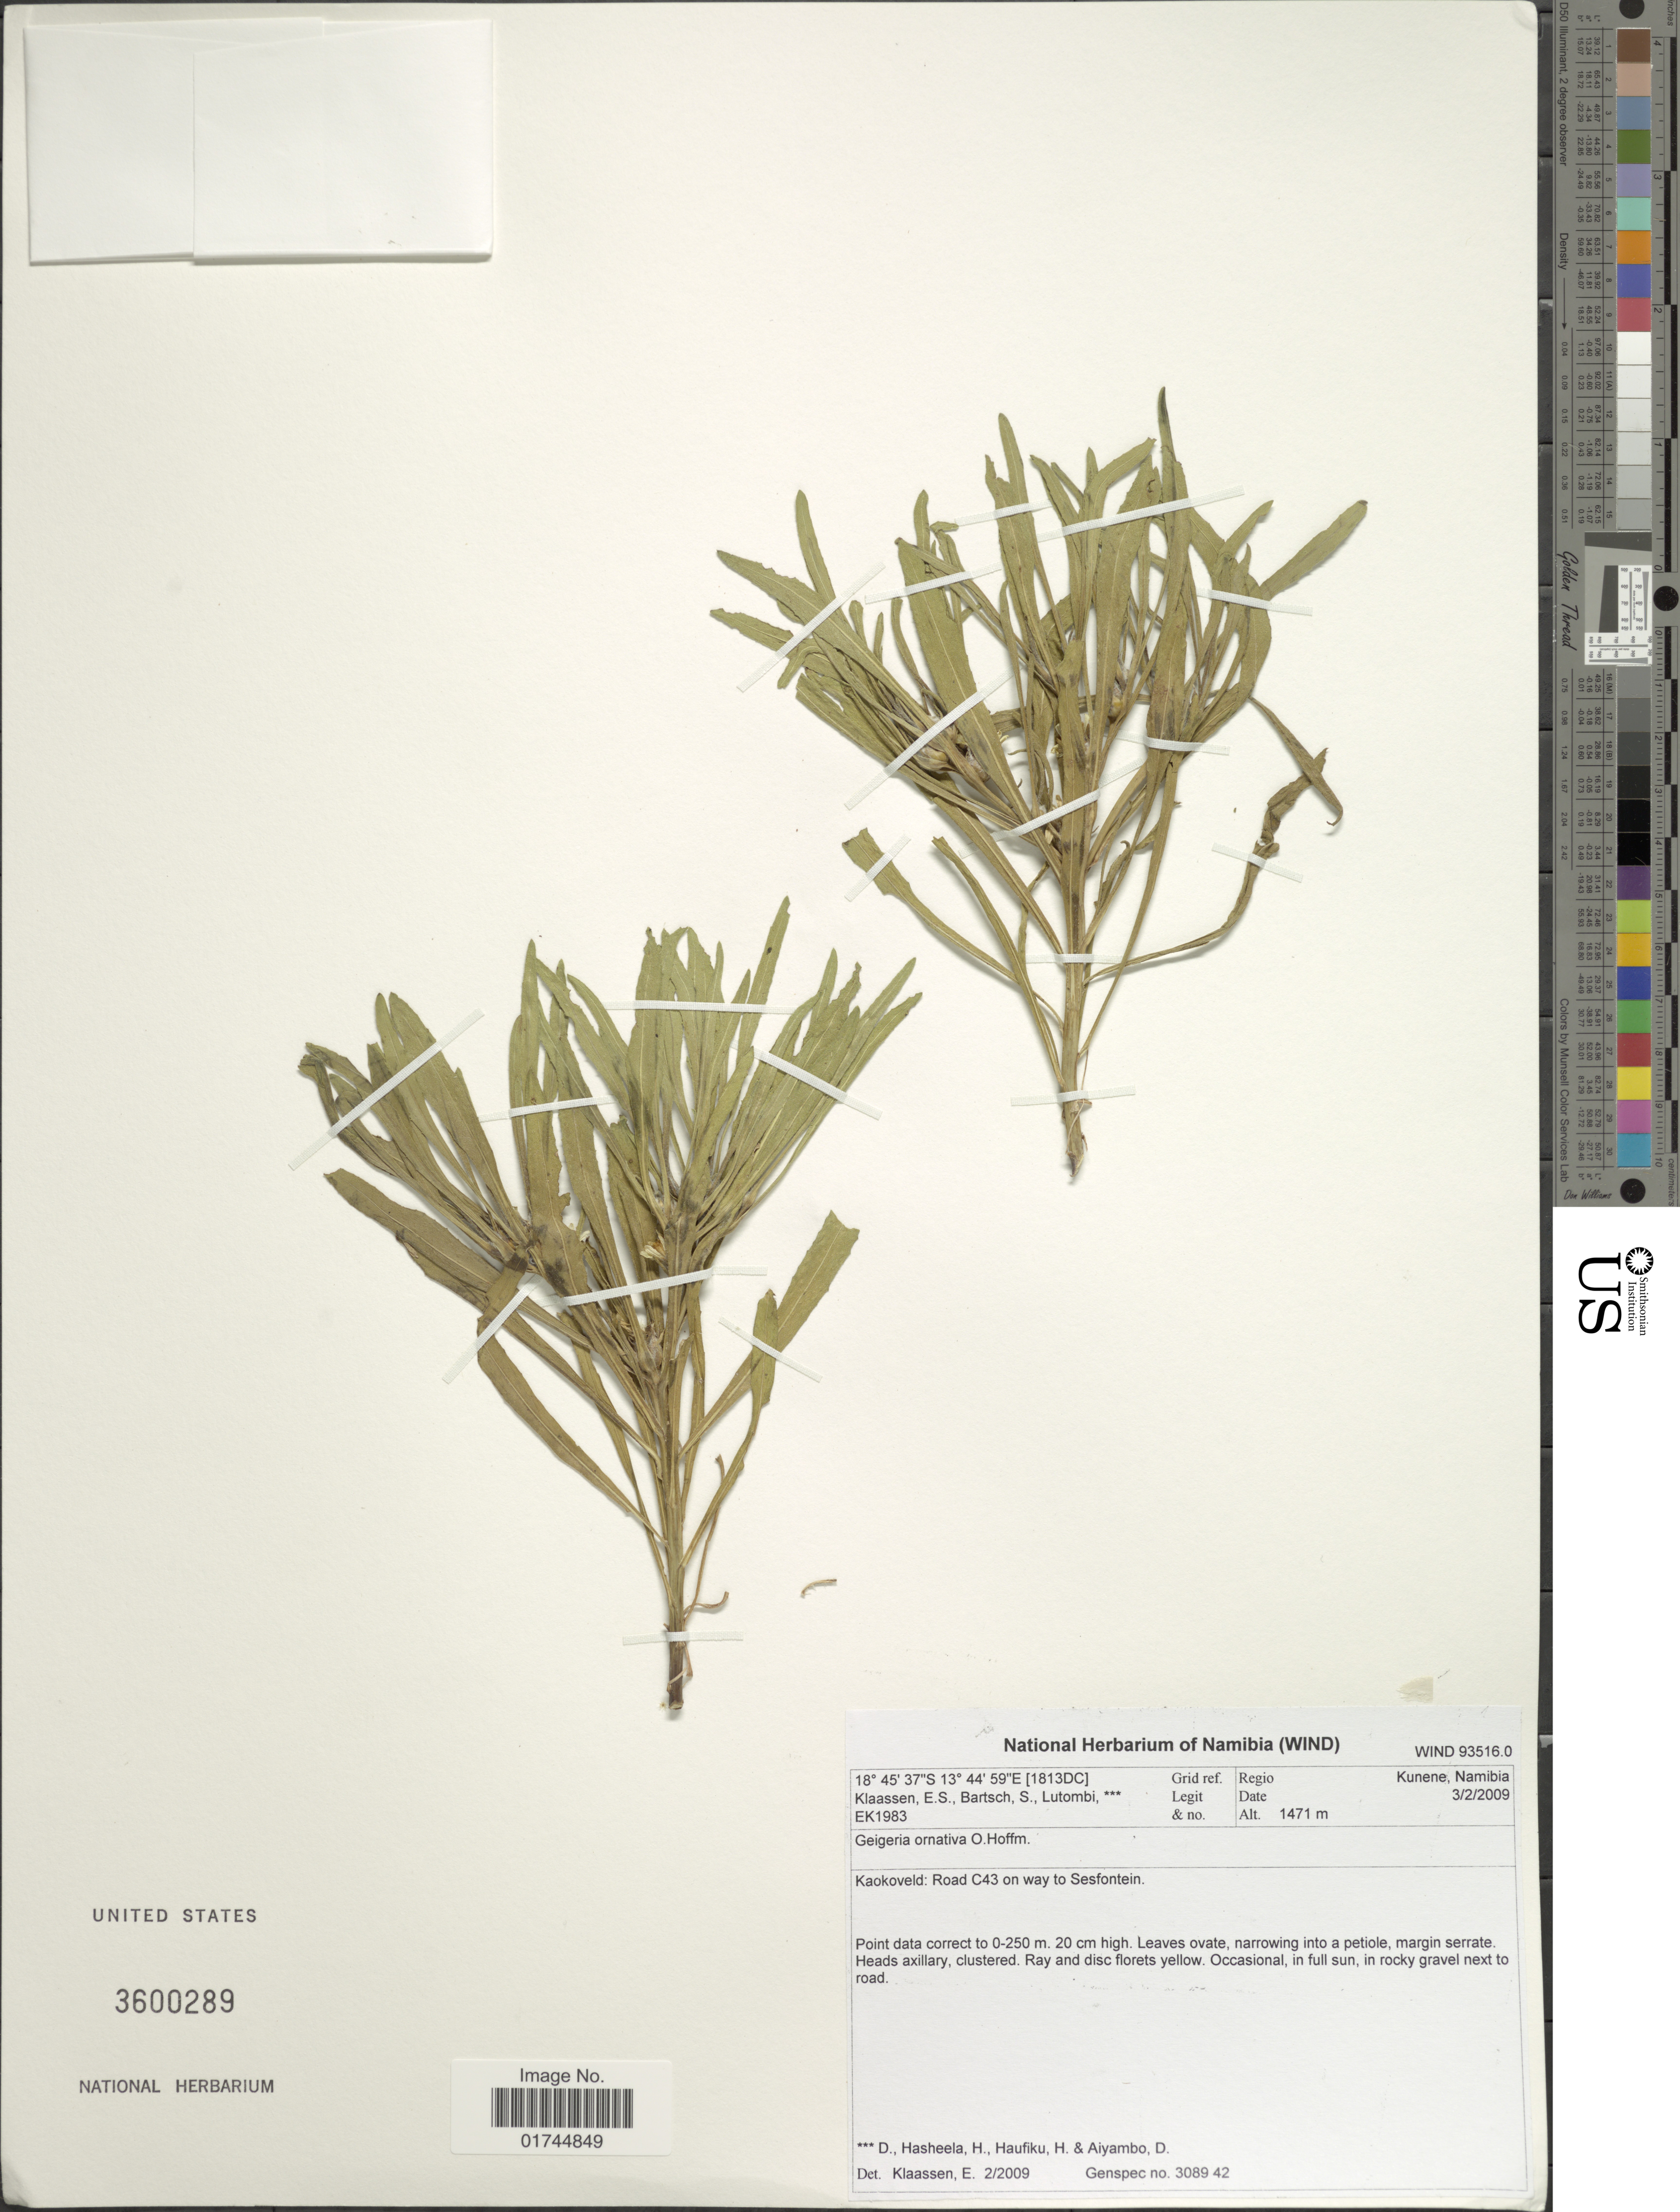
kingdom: Plantae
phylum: Tracheophyta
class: Magnoliopsida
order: Asterales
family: Asteraceae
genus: Geigeria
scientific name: Geigeria ornativa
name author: O. Hoffm.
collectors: E. S. Klaassen, S. Bartsch, D. Lutombi, H. Hasheela & et al.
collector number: EK1983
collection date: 2009-02-03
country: Namibia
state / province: Kunene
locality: Kaokoveld: Road C43 on way to Sesfontein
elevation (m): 1471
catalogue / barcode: US 3600289